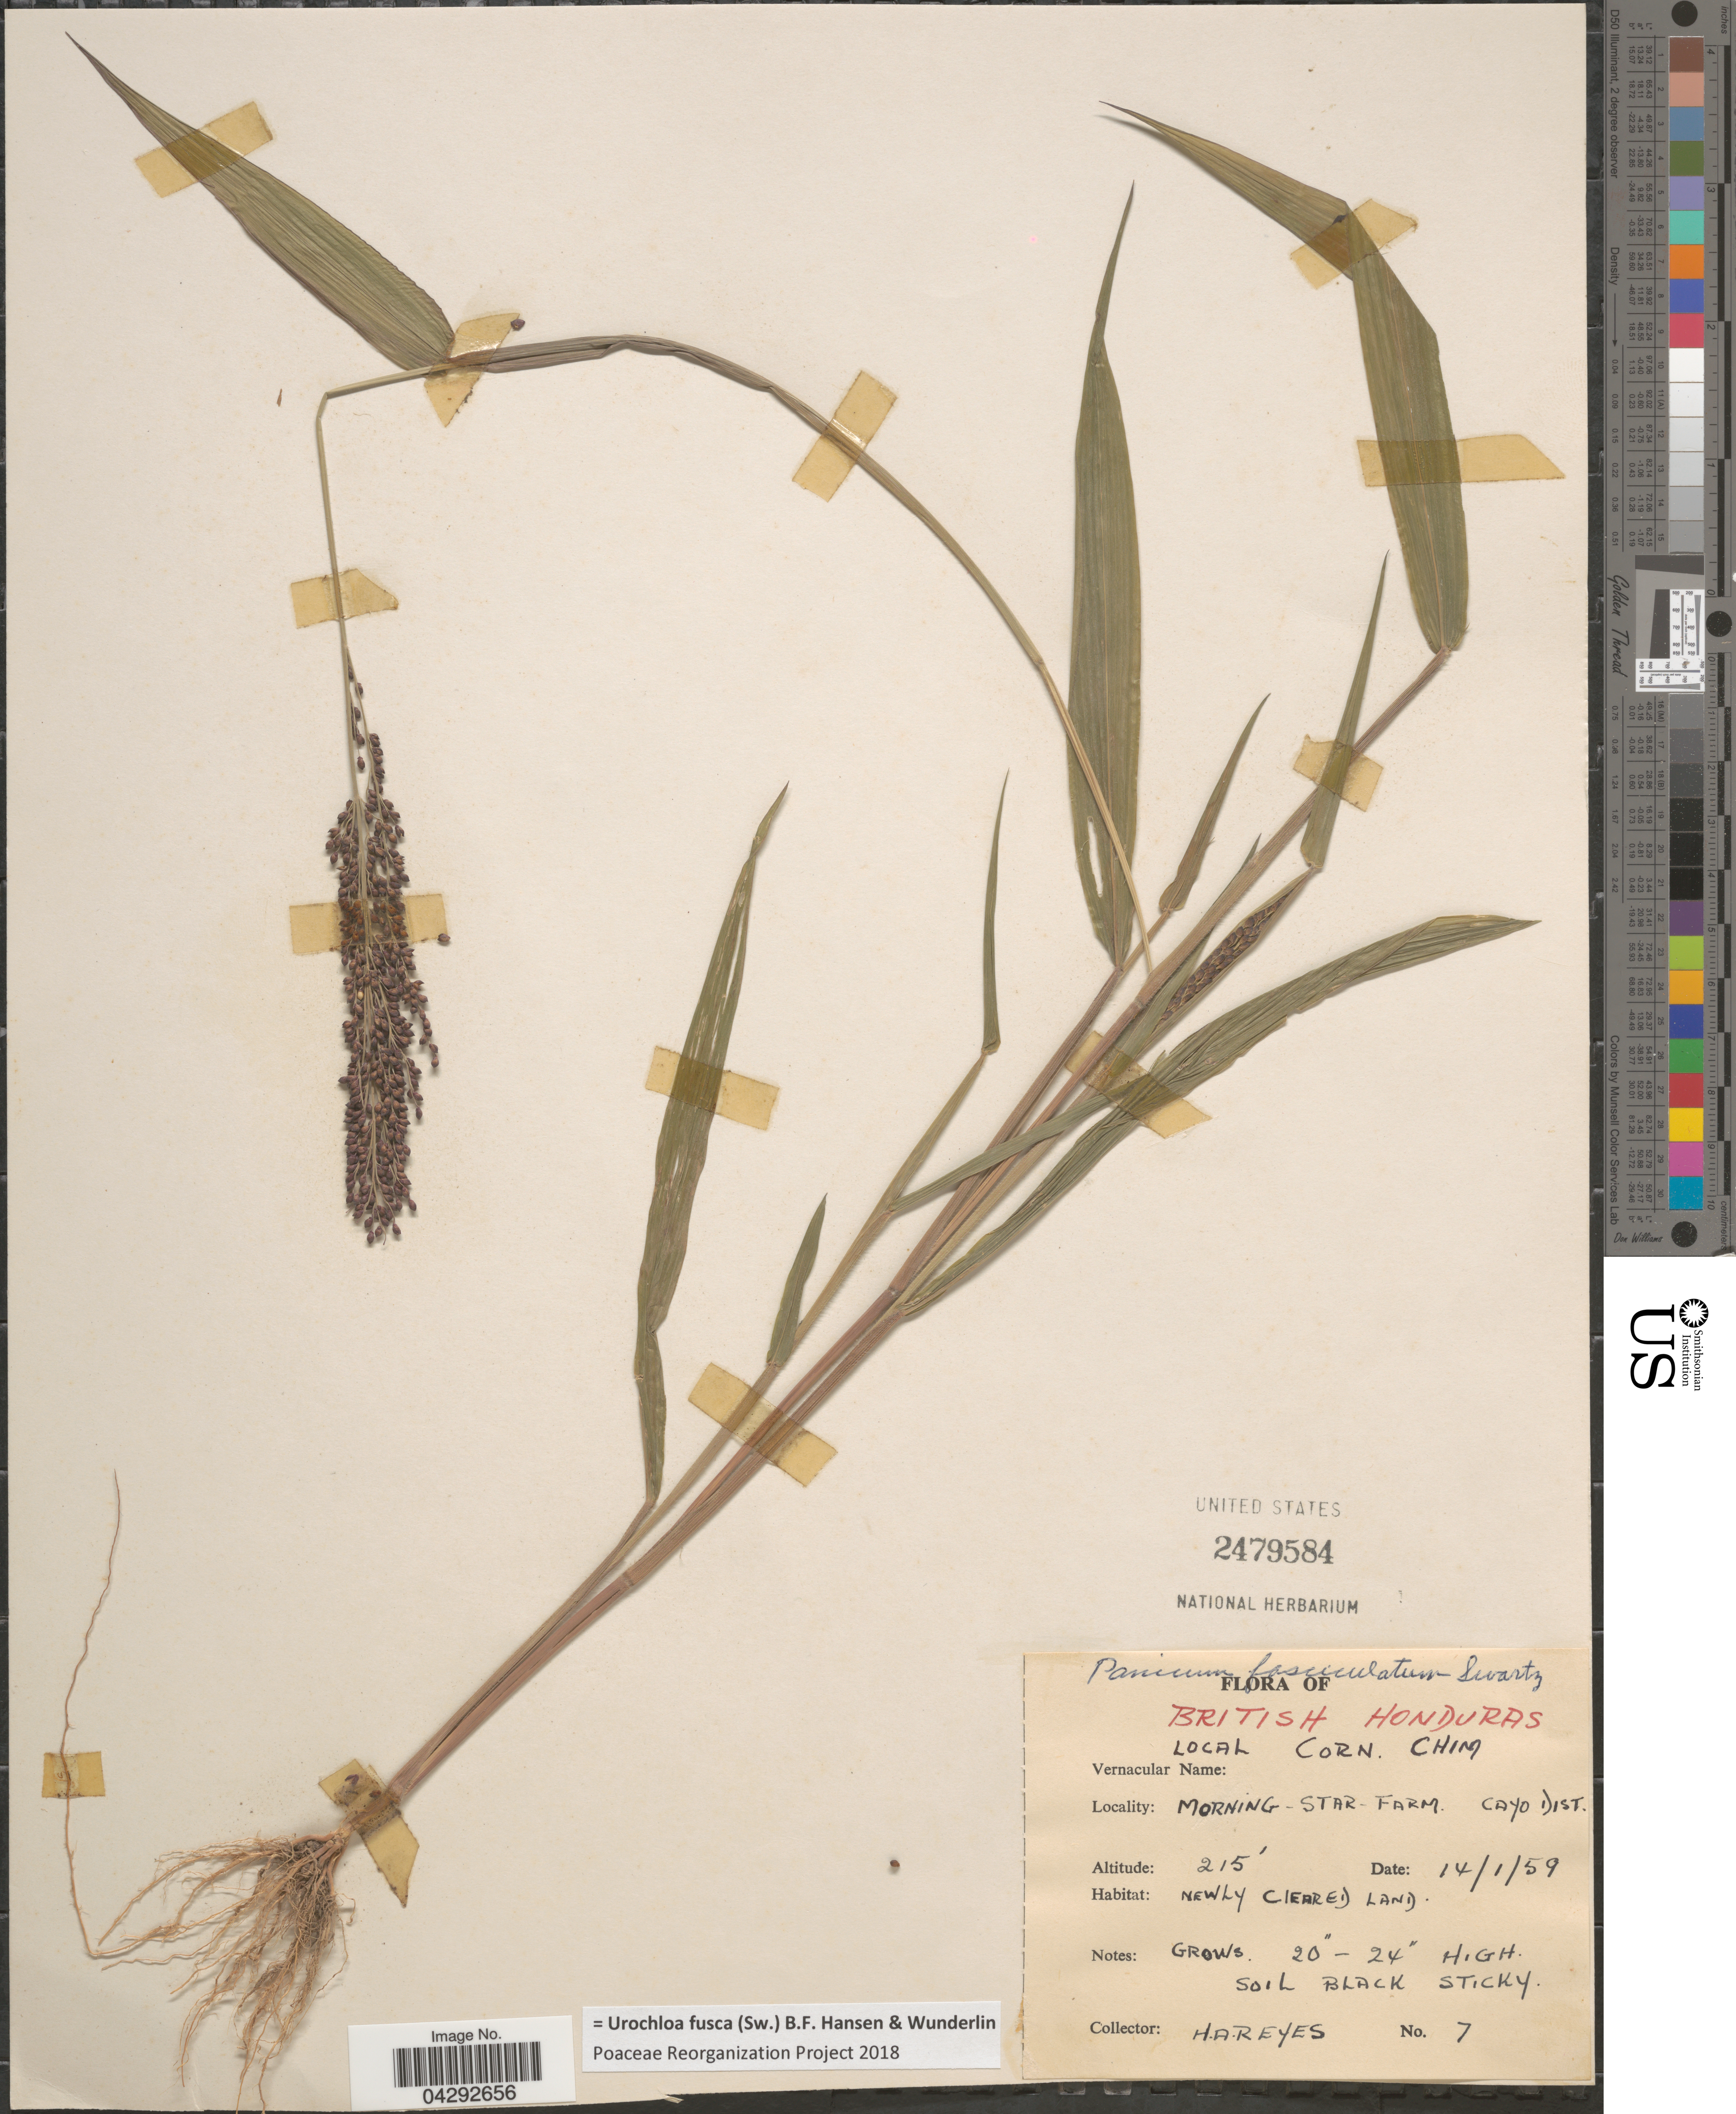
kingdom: Plantae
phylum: Tracheophyta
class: Liliopsida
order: Poales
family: Poaceae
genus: Urochloa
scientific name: Urochloa fusca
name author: (Sw.) B.F. Hansen & Wunderlin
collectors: H. Reyes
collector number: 7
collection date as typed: Transcribed d/m/y: 14/1/59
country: Belize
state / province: Cayo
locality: British Honduras. Morning-Star-Farm. Cayo Dist. Newly Cleared Land.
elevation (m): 66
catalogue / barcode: US 2479584